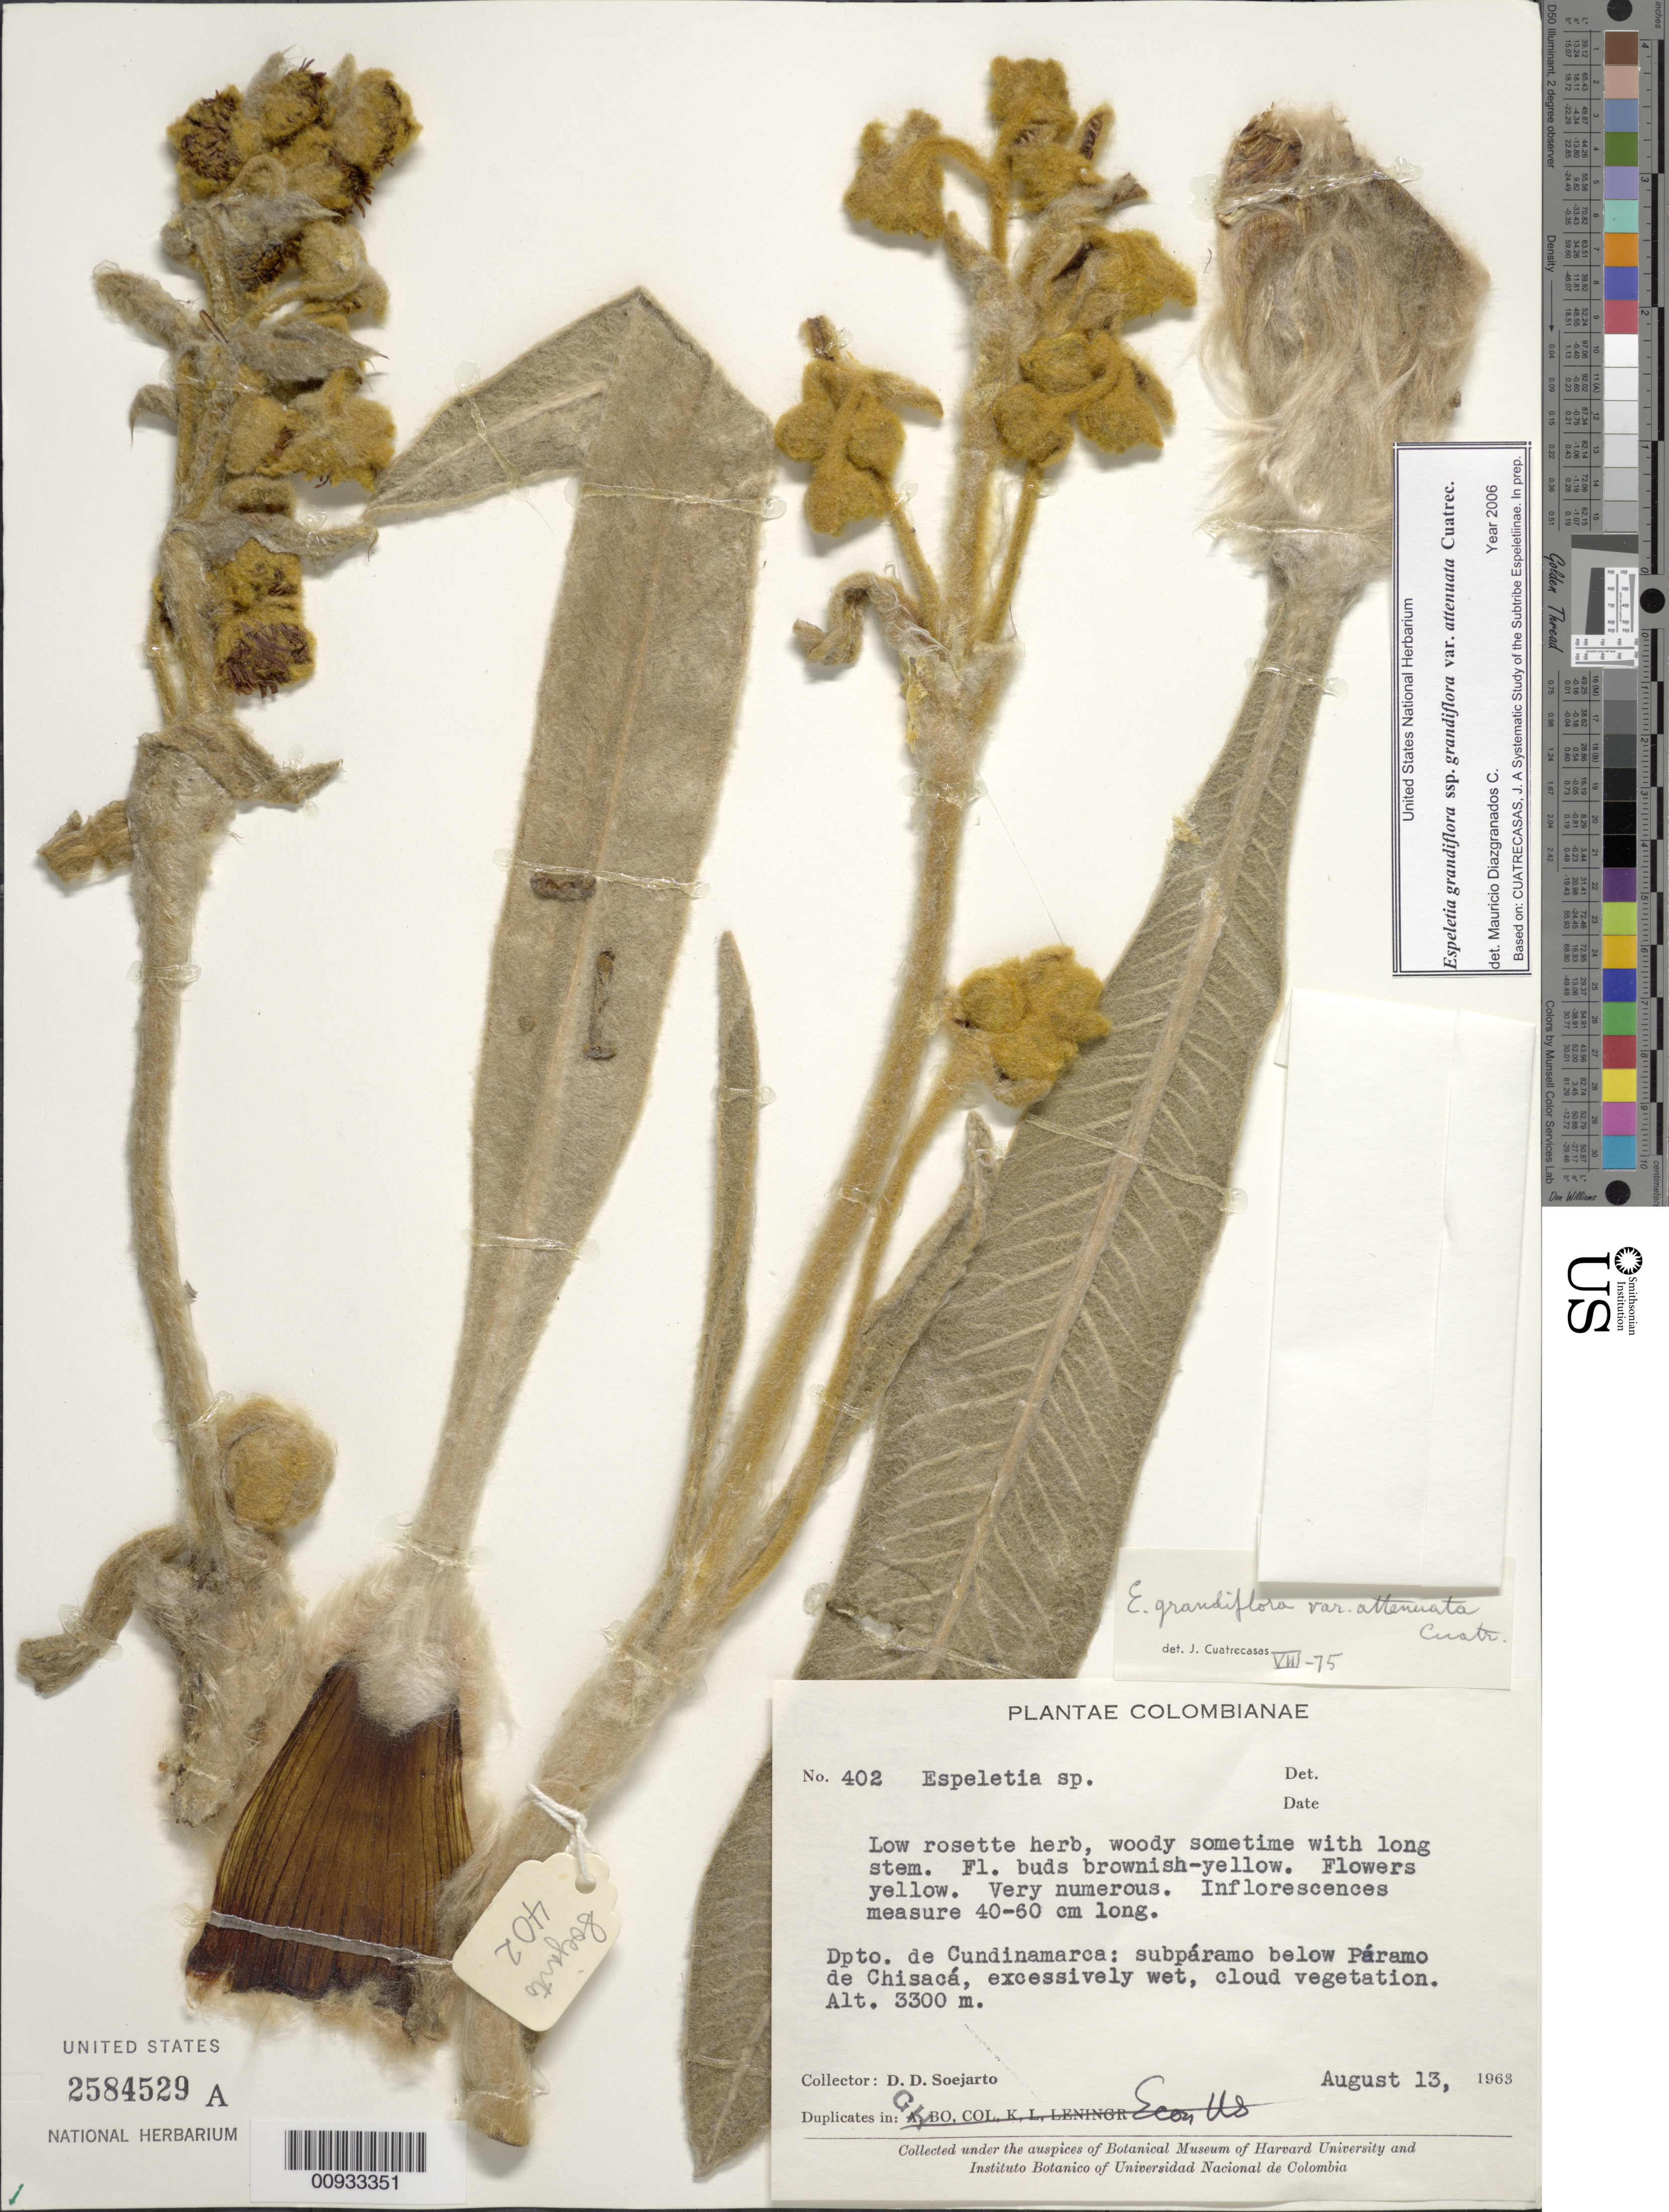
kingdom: Plantae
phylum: Tracheophyta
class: Magnoliopsida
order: Asterales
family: Asteraceae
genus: Espeletia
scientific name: Espeletia grandiflora var. attenuata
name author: Cuatrec.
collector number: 402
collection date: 1963-08-13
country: Colombia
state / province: Cundinamarca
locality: Dpto. de Cundinamarca: subparamo below Paramo de Chisaca,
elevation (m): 3300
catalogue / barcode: US 2584529A